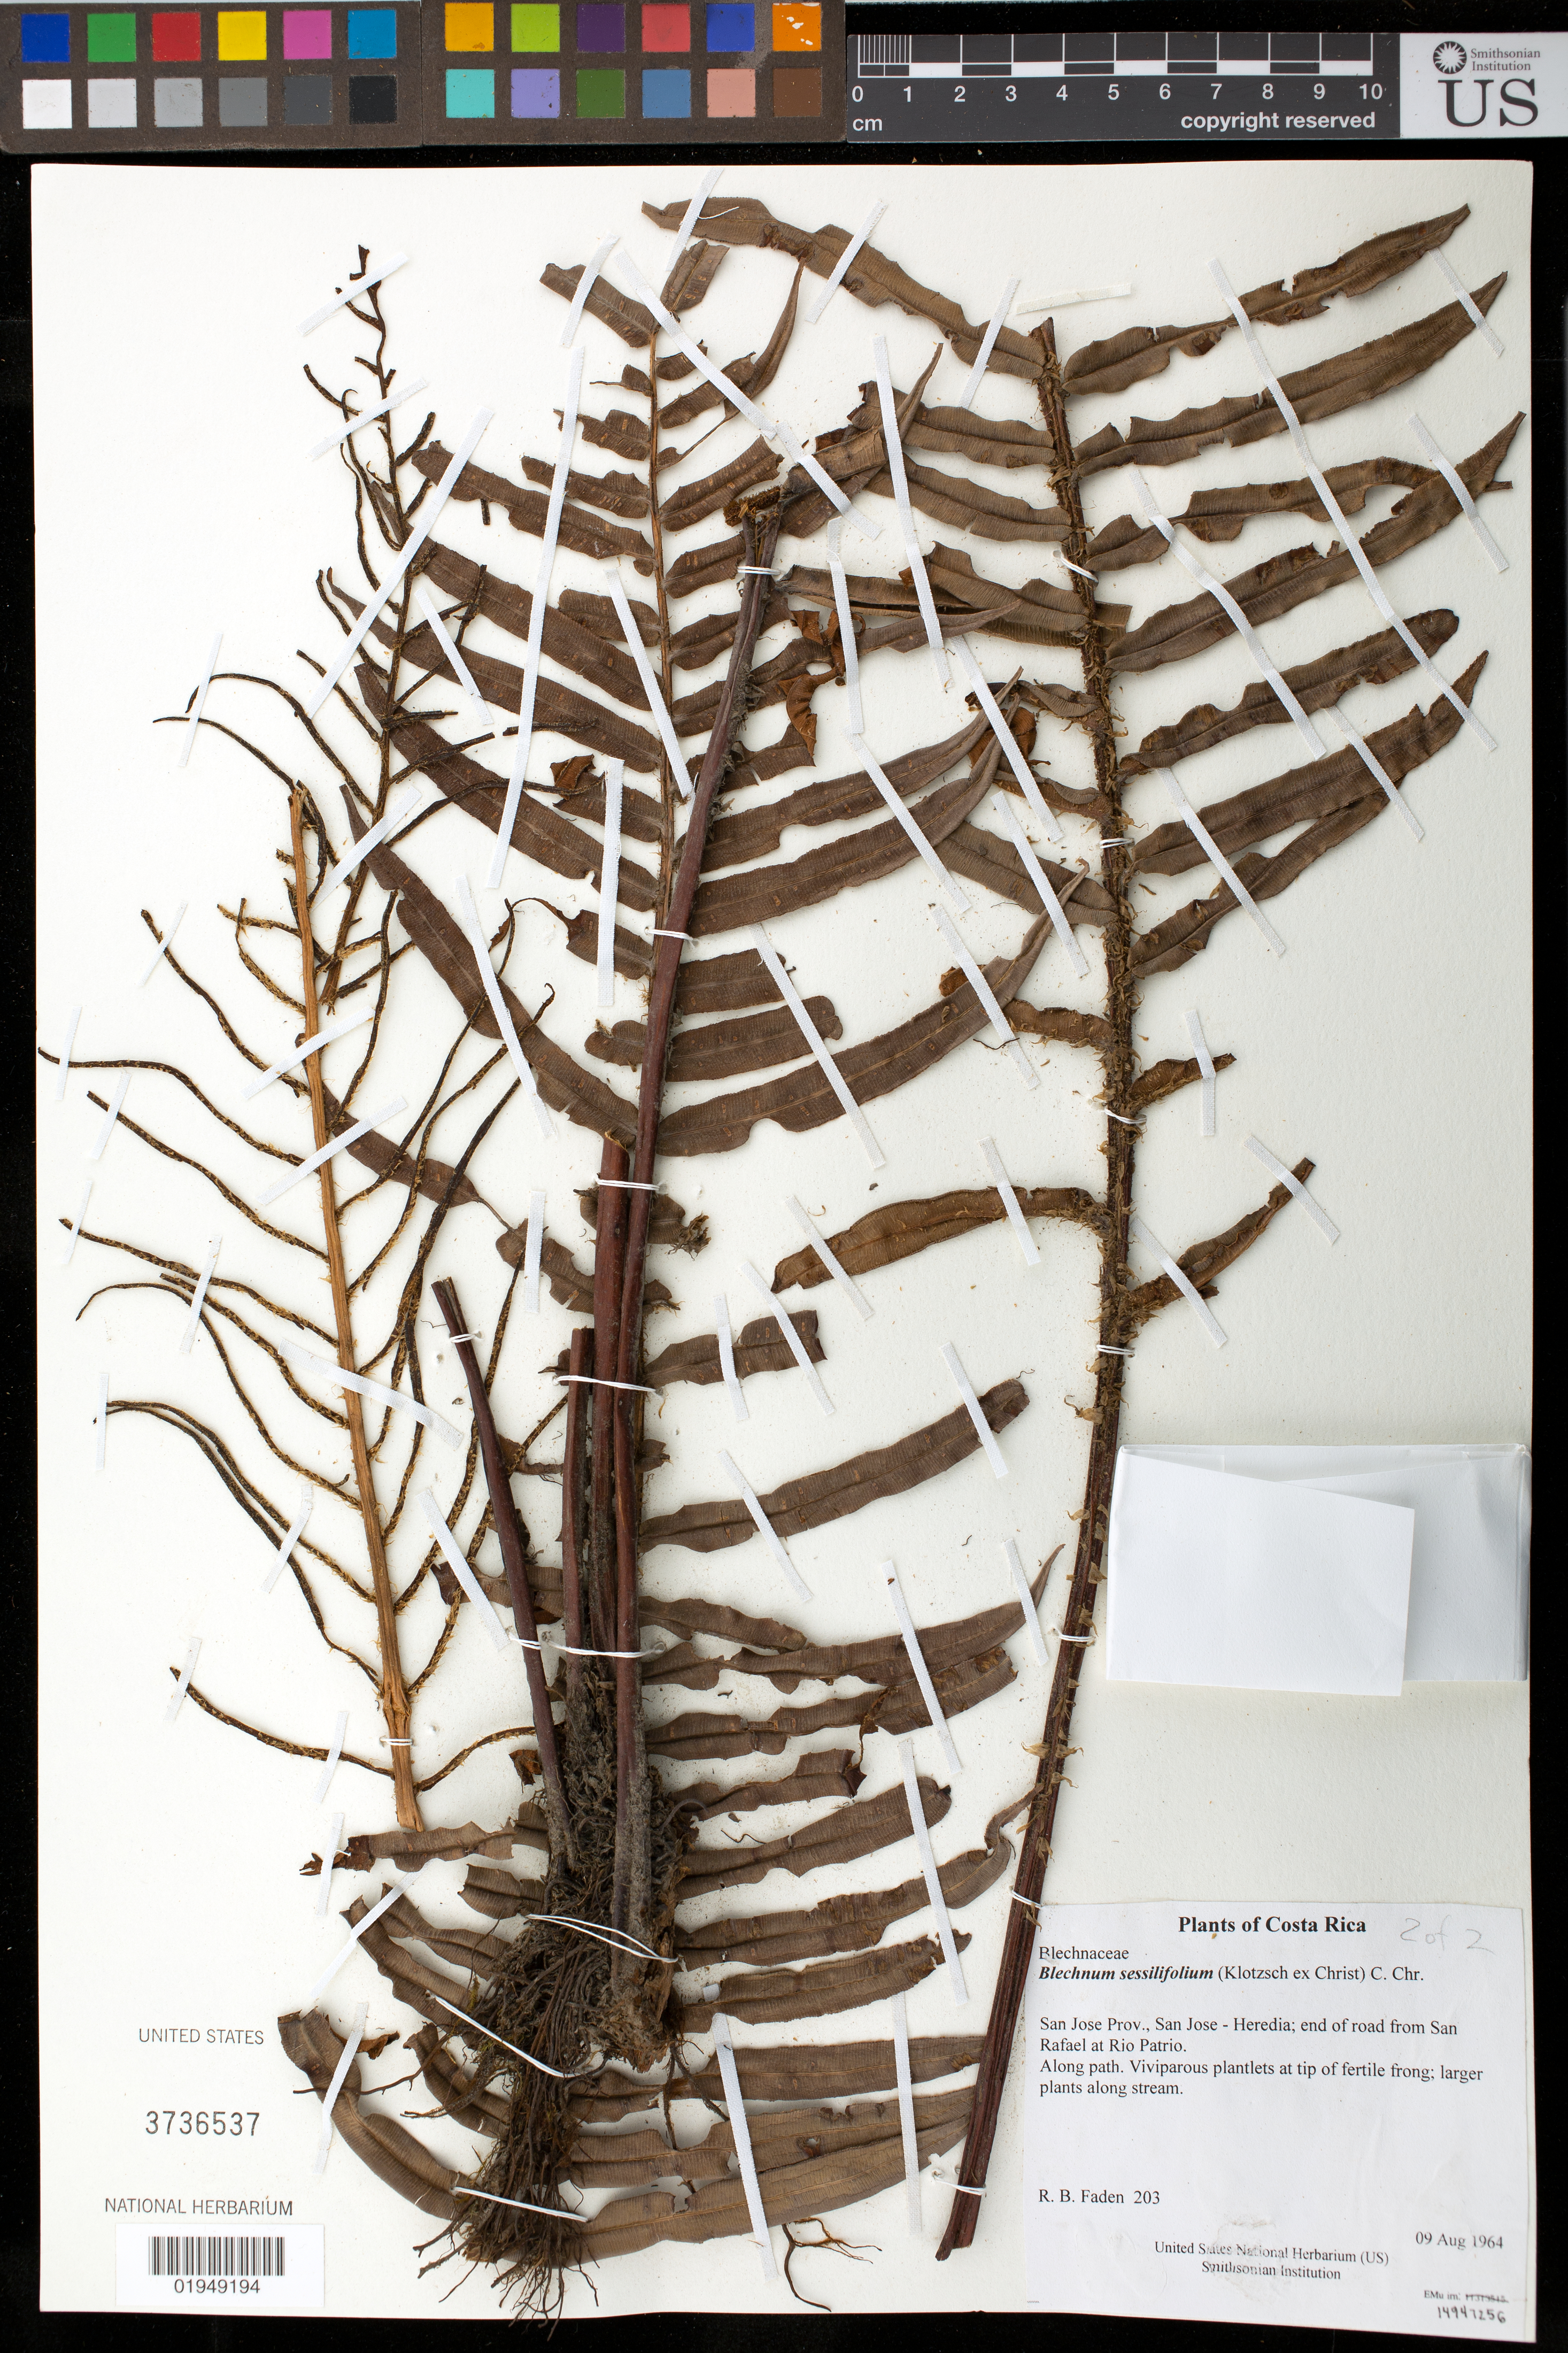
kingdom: Plantae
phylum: Tracheophyta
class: Polypodiopsida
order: Polypodiales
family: Blechnaceae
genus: Parablechnum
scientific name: Parablechnum sessilifolium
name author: (Christ ex Klotzsch) Gasper & Salino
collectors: R. B. Faden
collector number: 203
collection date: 1964-08-09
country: Costa Rica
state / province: San Jose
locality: San Jose - Heredia; end of road from San Rafael at Rio Patrio.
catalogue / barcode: US 3736537